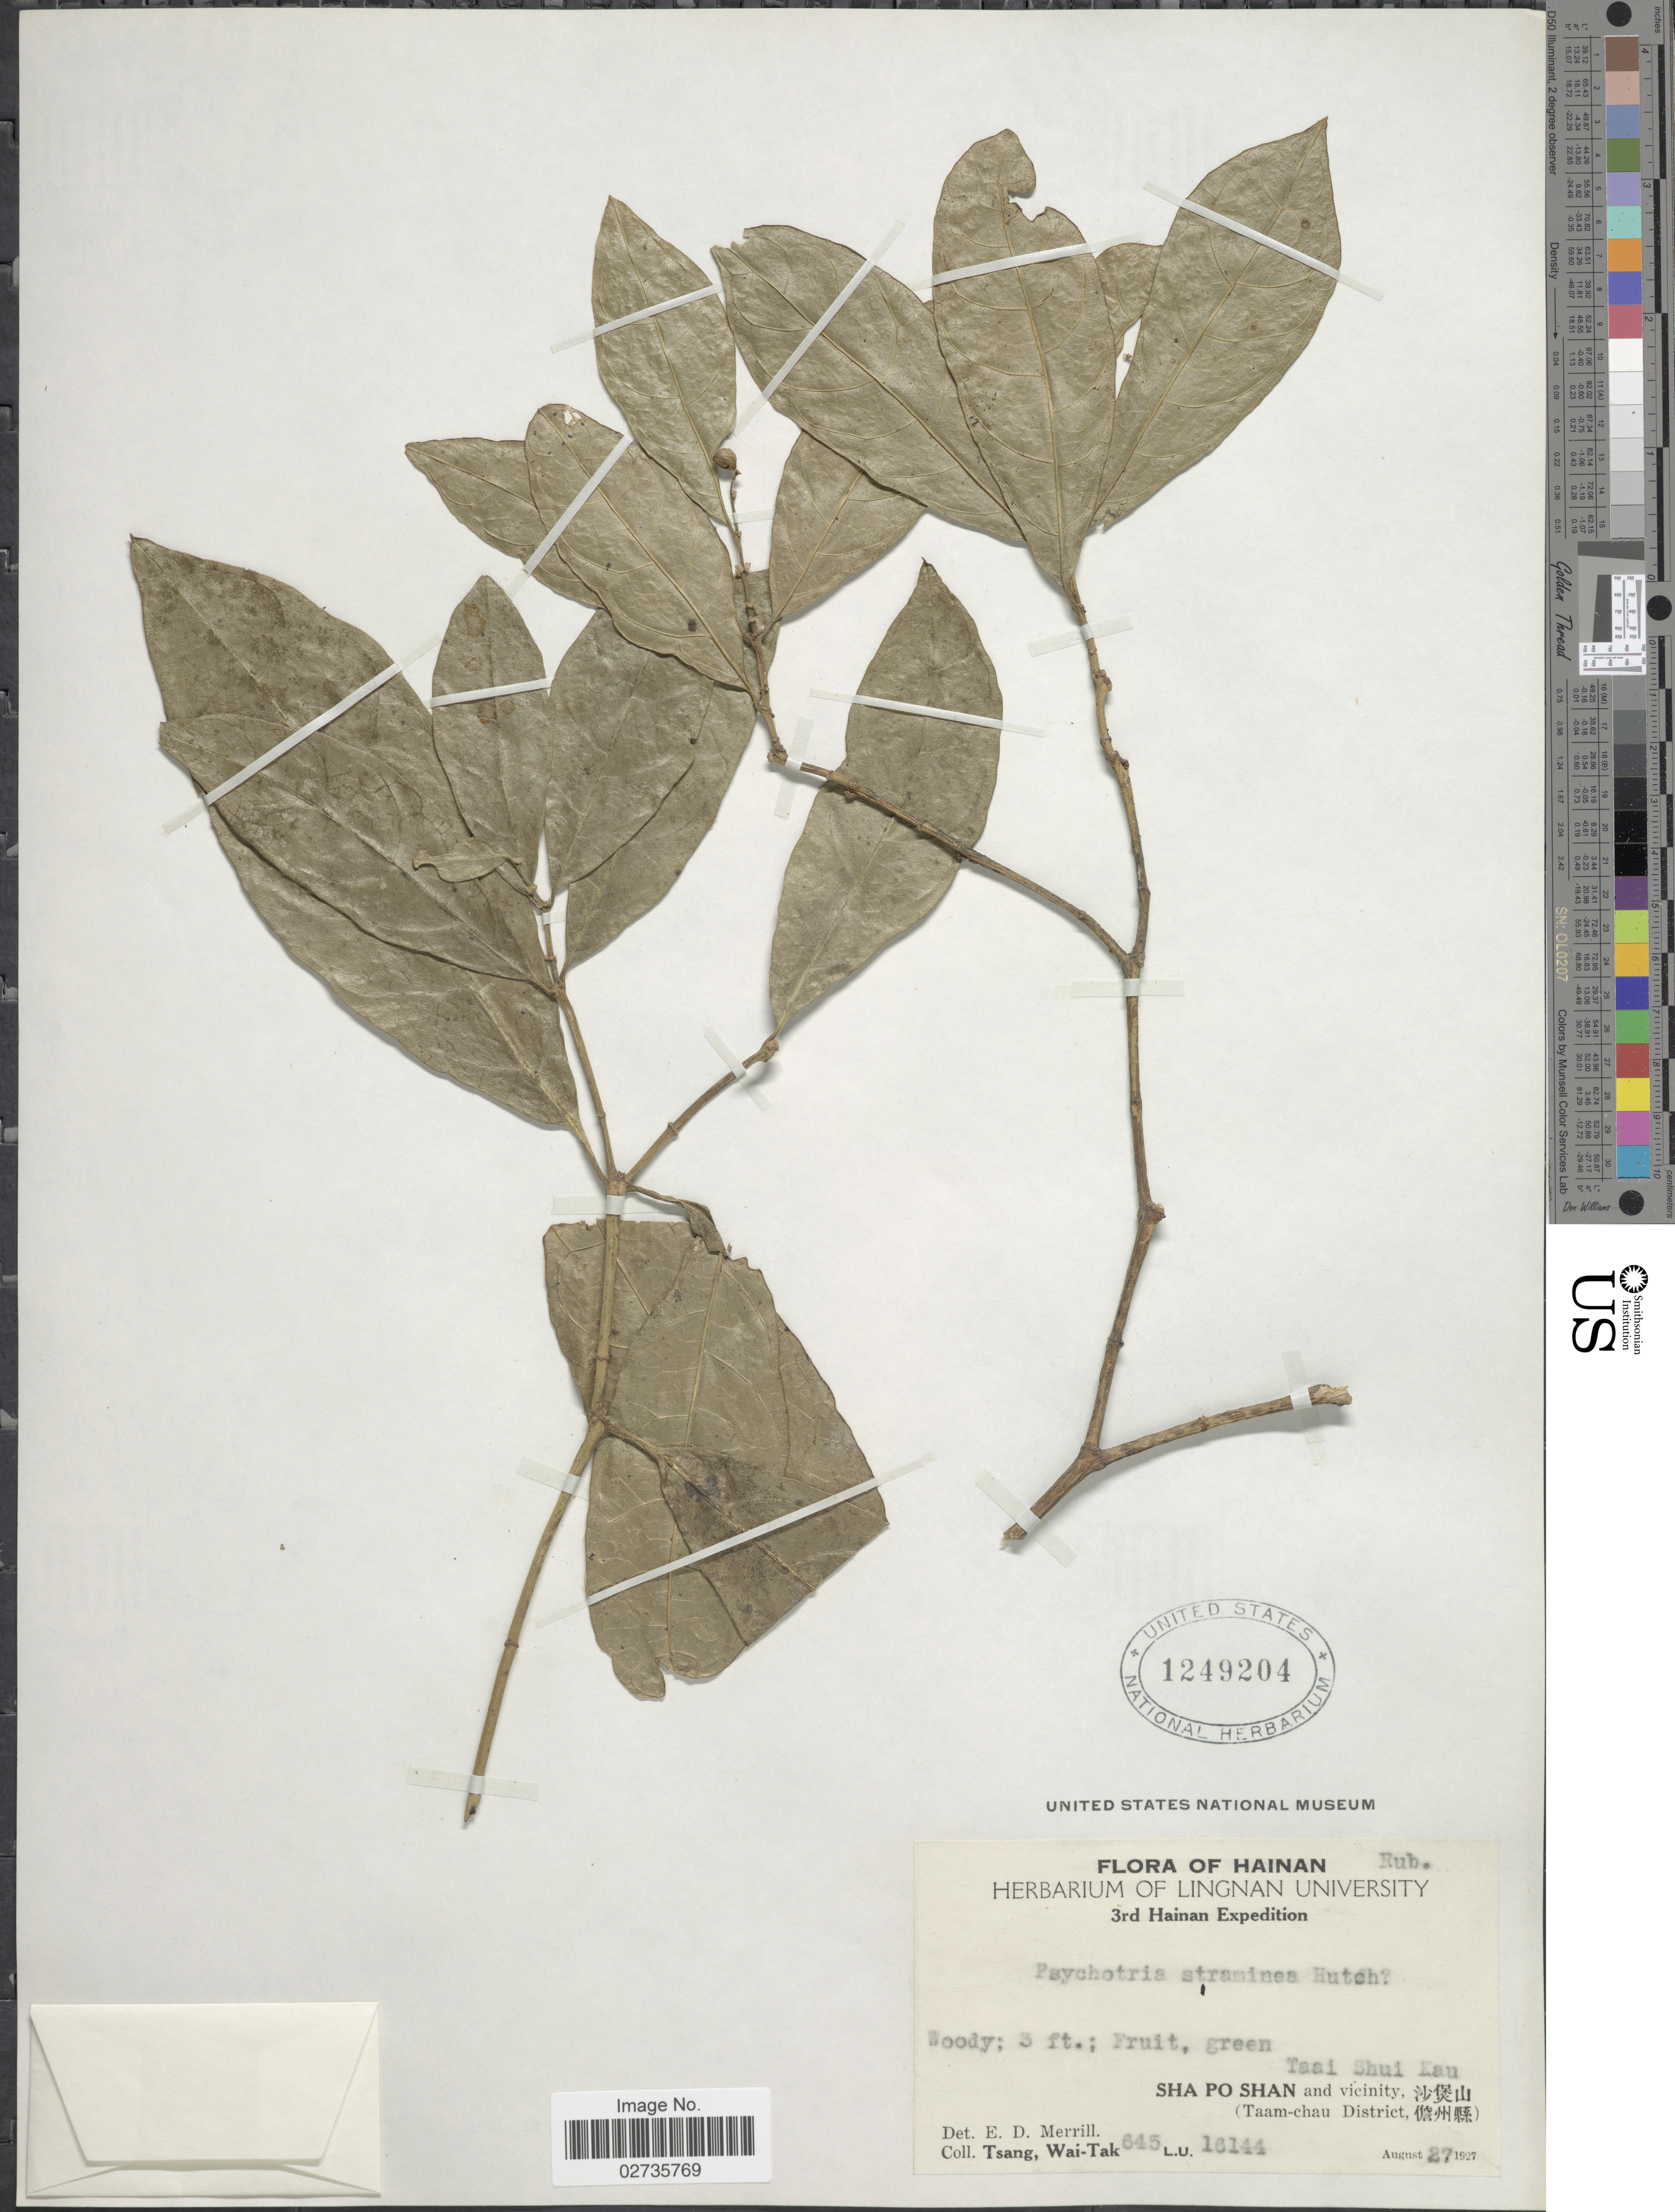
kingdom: Plantae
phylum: Tracheophyta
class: Magnoliopsida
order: Gentianales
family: Rubiaceae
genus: Psychotria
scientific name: Psychotria straminea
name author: Hutch.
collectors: W. T. Tsang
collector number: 645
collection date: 1927-08-27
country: China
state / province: Hainan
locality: Taai Shui Kau, Sha Po Shan and vicinity, (Taam-chau District)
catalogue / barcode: US 1249204